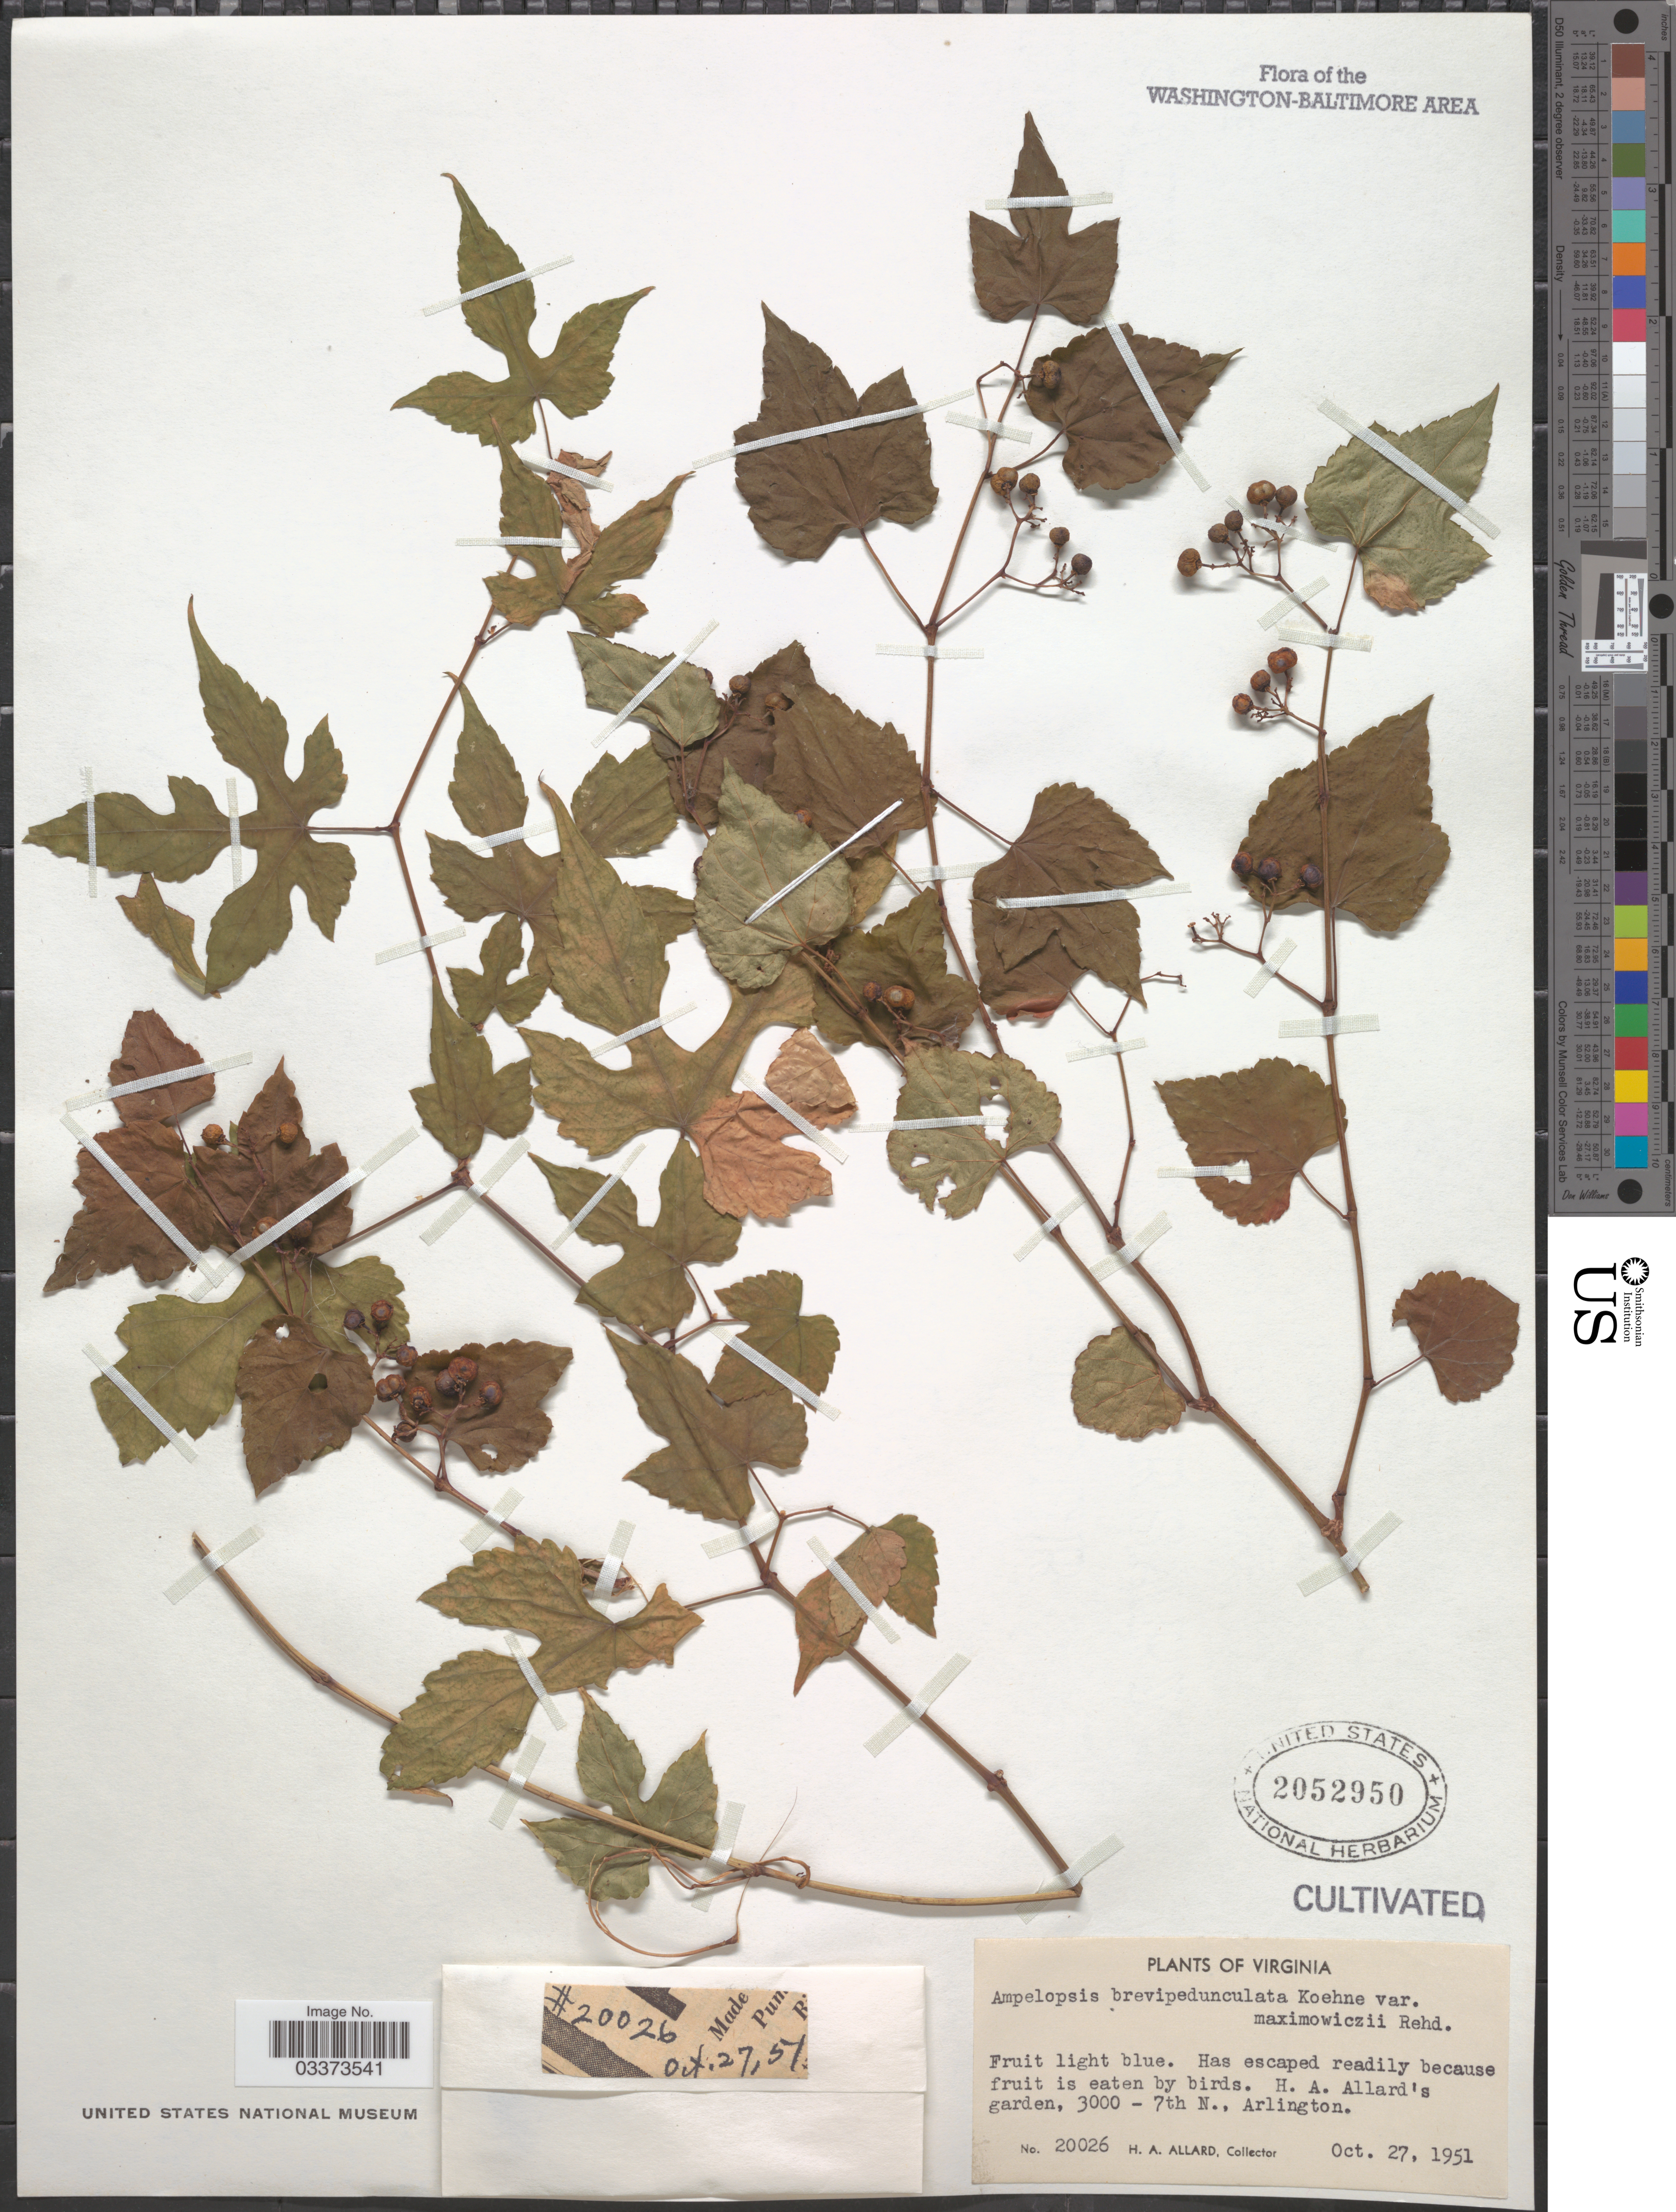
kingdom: Plantae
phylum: Tracheophyta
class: Magnoliopsida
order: Vitales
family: Vitaceae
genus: Ampelopsis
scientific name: Ampelopsis brevipedunculata var. maximowiczii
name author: (Regel) Rehder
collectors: H. A. Allard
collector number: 20026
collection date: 1951-10-27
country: United States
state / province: Virginia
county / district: Arlington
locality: H. A. Allard's garden, 3000 - 7th N., Arlington.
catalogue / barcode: US 2052950